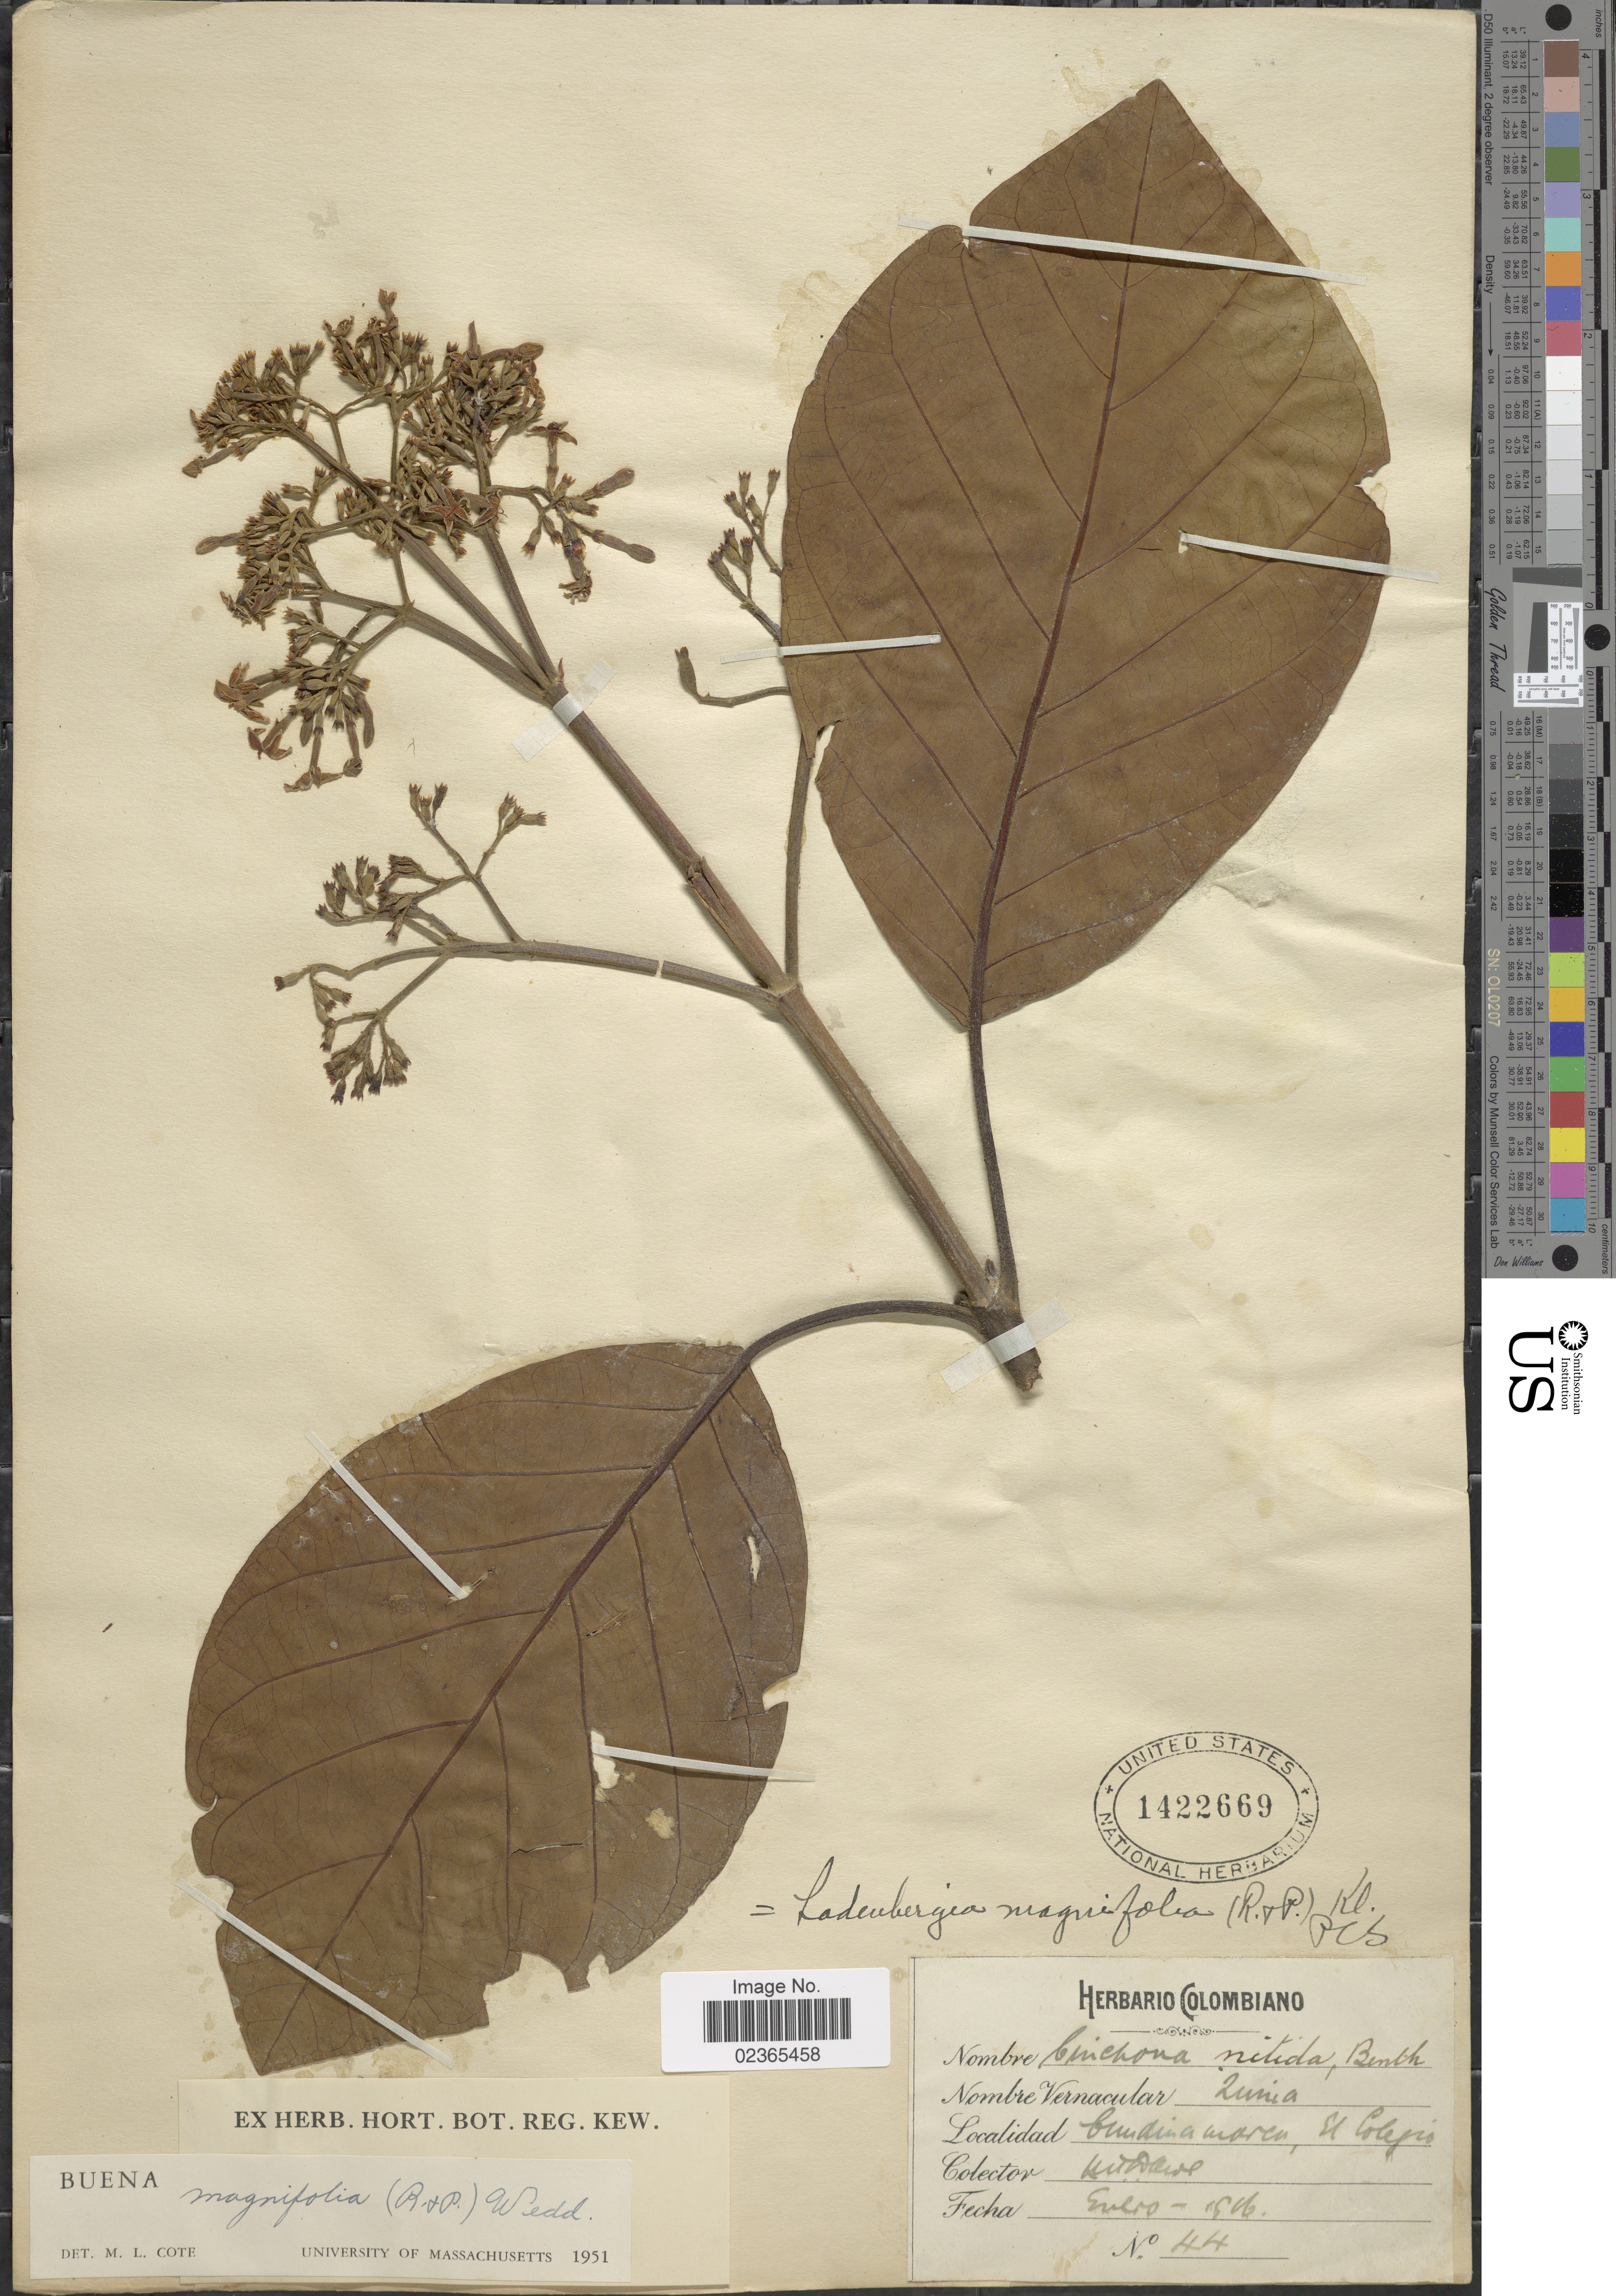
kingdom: Plantae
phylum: Tracheophyta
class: Magnoliopsida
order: Gentianales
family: Rubiaceae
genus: Ladenbergia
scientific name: Ladenbergia oblongifolia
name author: (Mutis) L. Andersson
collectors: M. T. Dawe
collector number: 44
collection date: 1916-01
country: Colombia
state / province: Cundinamarca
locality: El Colegio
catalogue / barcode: US 1422669